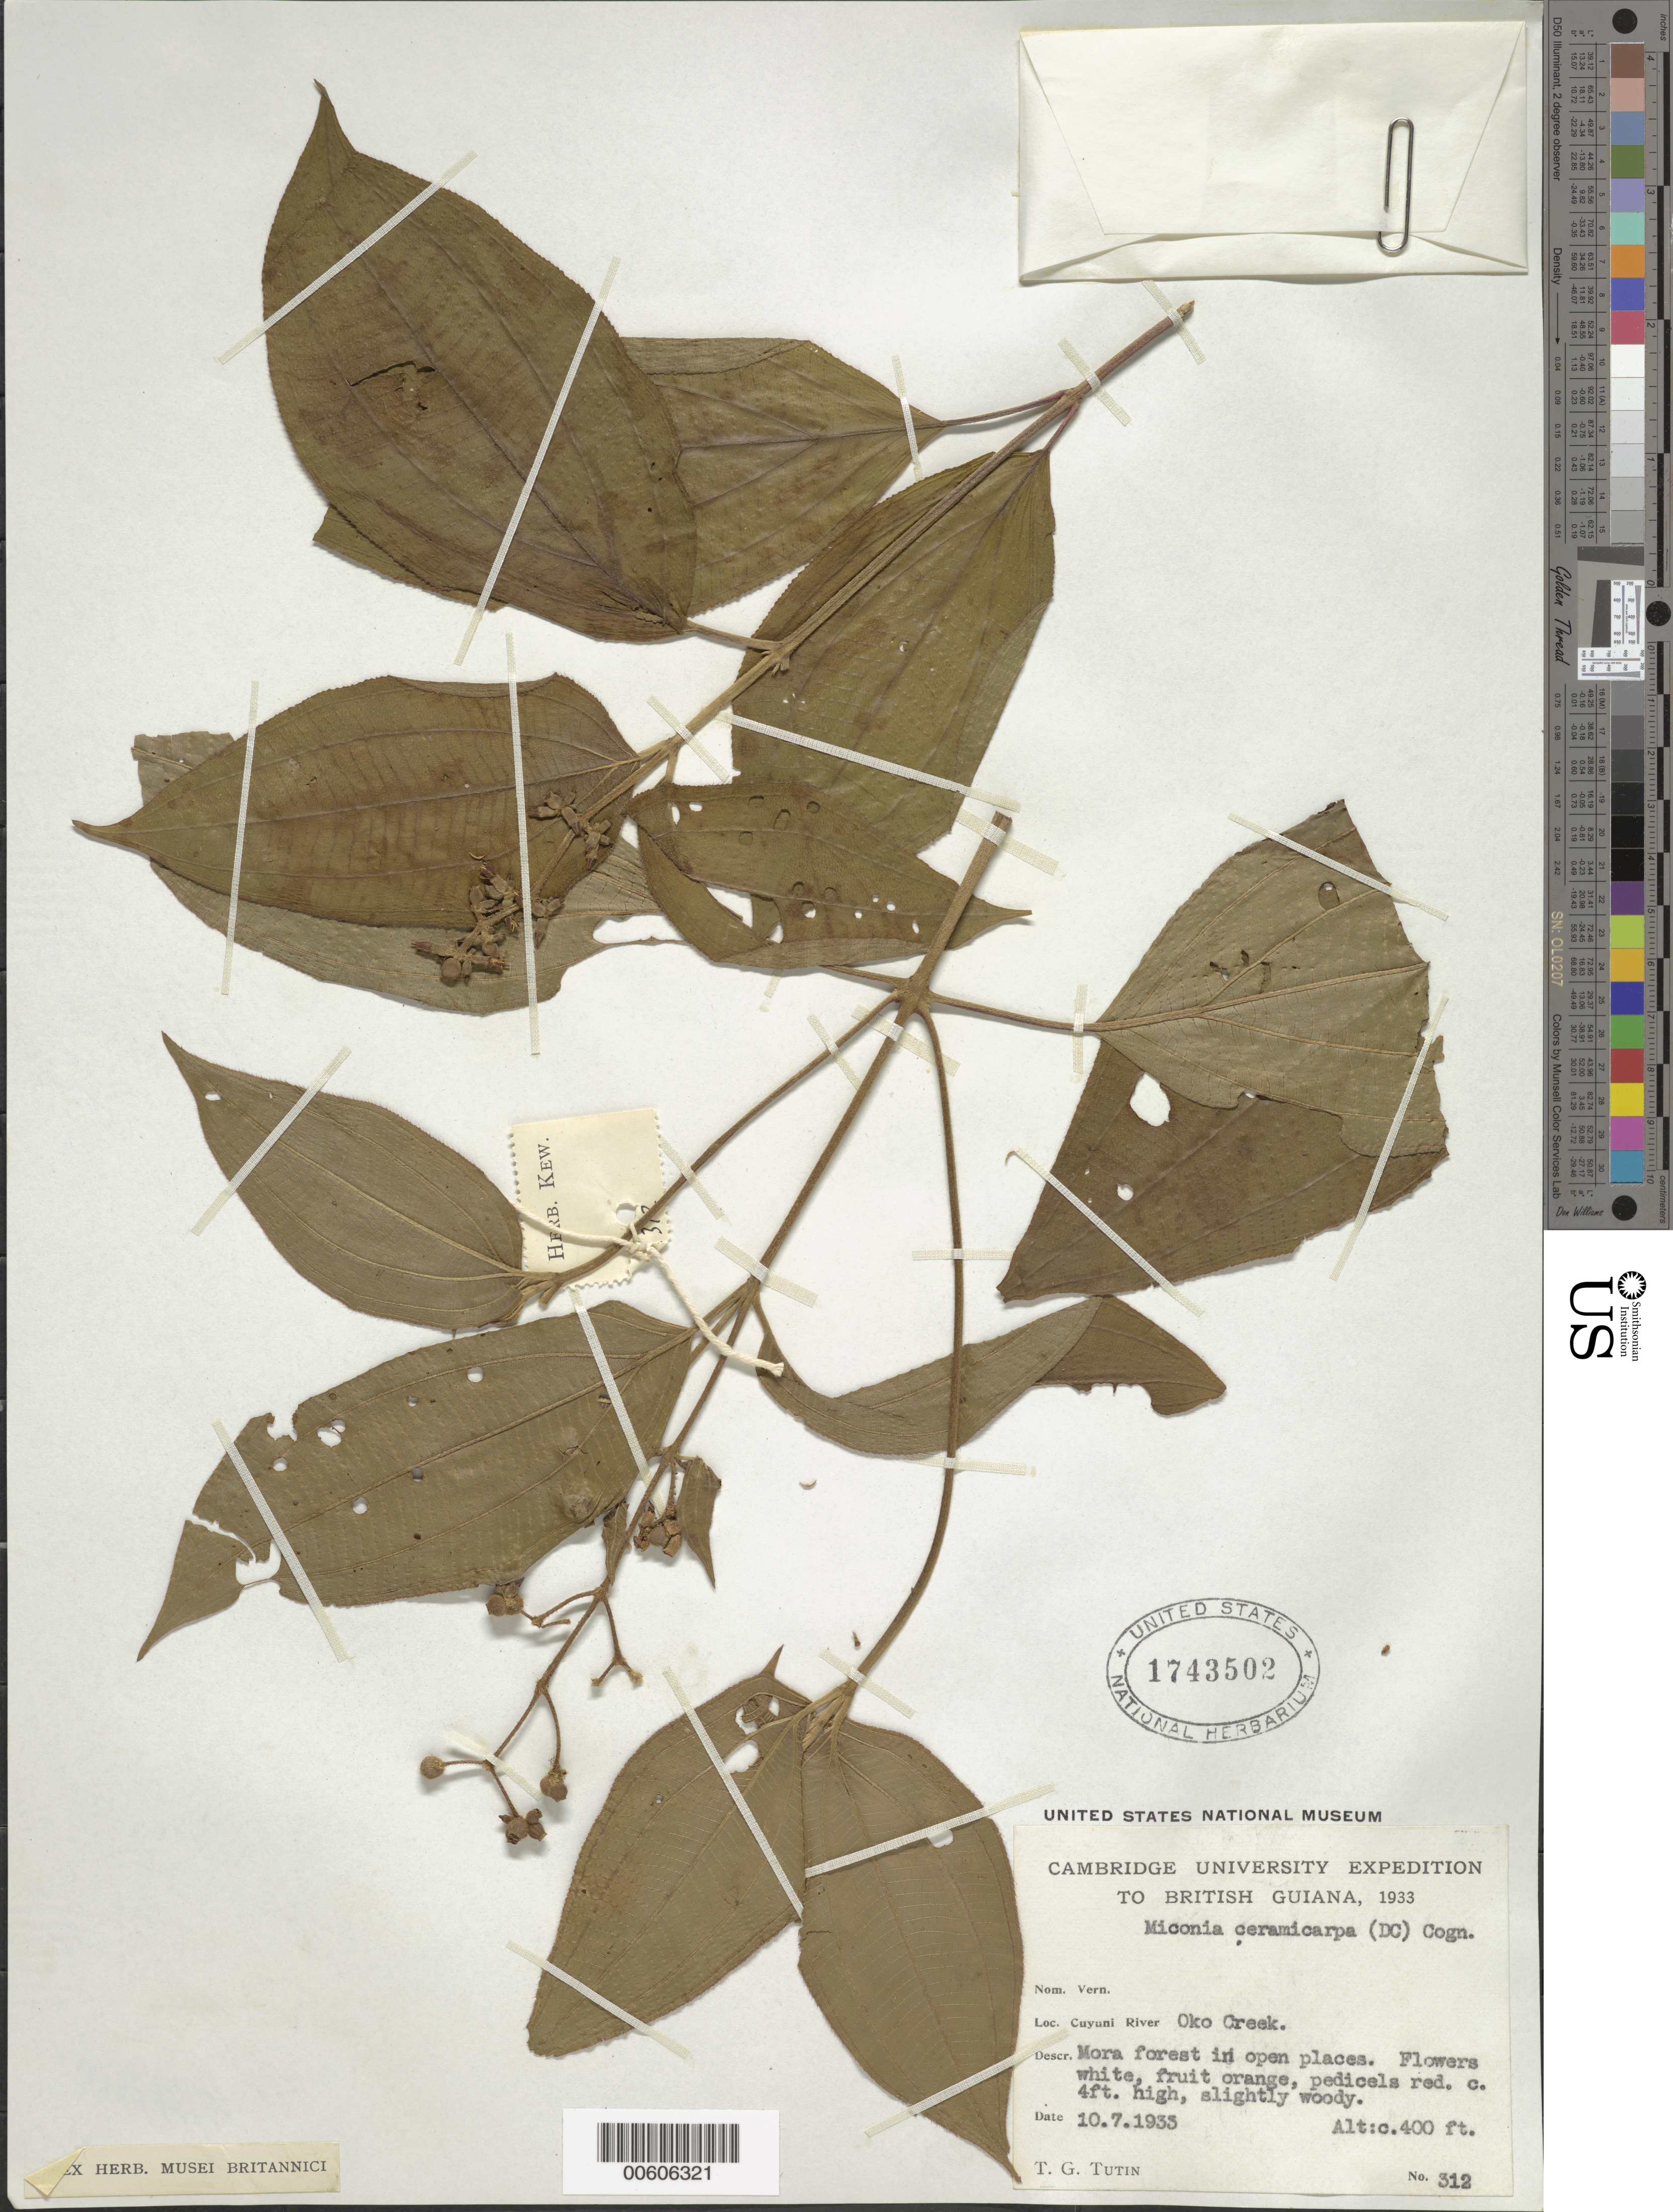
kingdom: Plantae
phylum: Tracheophyta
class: Magnoliopsida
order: Myrtales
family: Melastomataceae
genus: Miconia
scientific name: Miconia ceramicarpa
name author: (DC.) Cogn.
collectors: T. G. Tutin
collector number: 312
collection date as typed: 10-Jul-33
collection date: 1933-07-10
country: Guyana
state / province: Cuyuni-Mazaruni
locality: Oko Creek, Cuyuni R.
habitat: Mora forest in open places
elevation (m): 91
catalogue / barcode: US 1743502